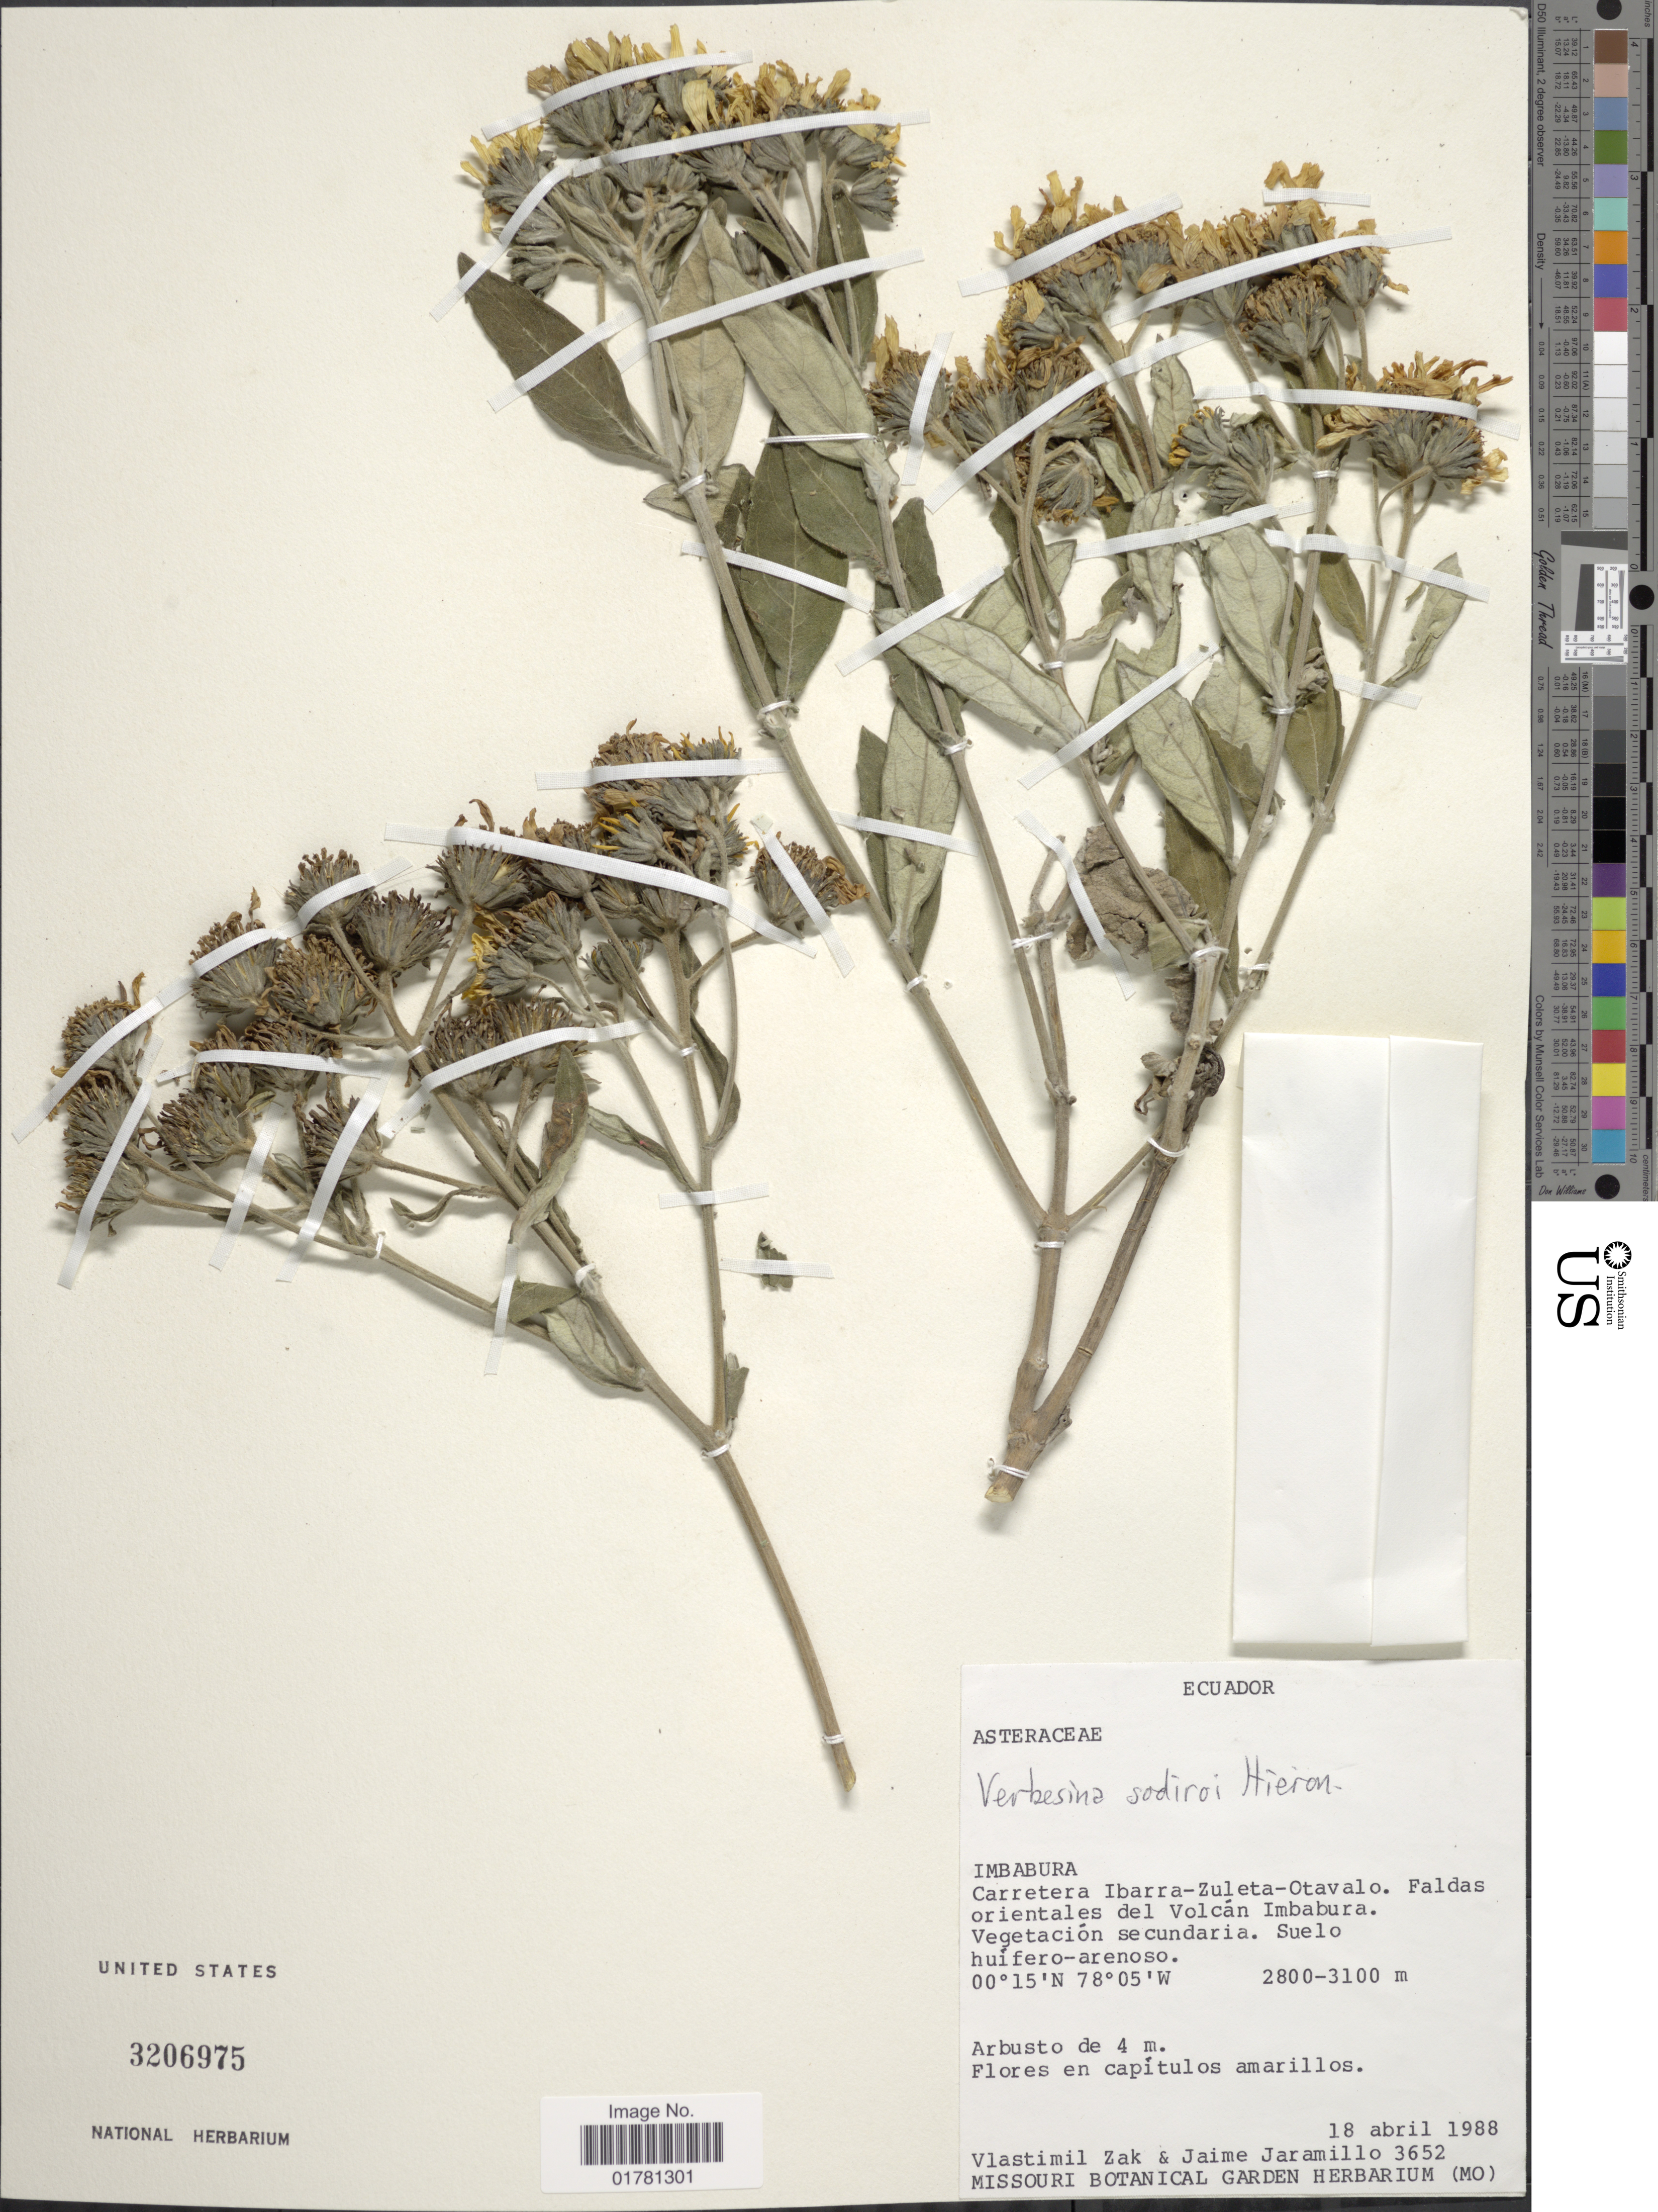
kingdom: Plantae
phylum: Tracheophyta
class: Magnoliopsida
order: Asterales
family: Asteraceae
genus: Verbesina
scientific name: Verbesina sodiroi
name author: Hieron.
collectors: V. Zak & J. Jaramillo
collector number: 3652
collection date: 1988-04-18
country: Ecuador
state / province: Imbabura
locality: Carretera Ibarra-Zuleta-Otavalo. Faldas orientales del Volcán Imbabura, Vegetación secundaria. Suelo huifero-arenoso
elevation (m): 2800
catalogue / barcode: US 3206975